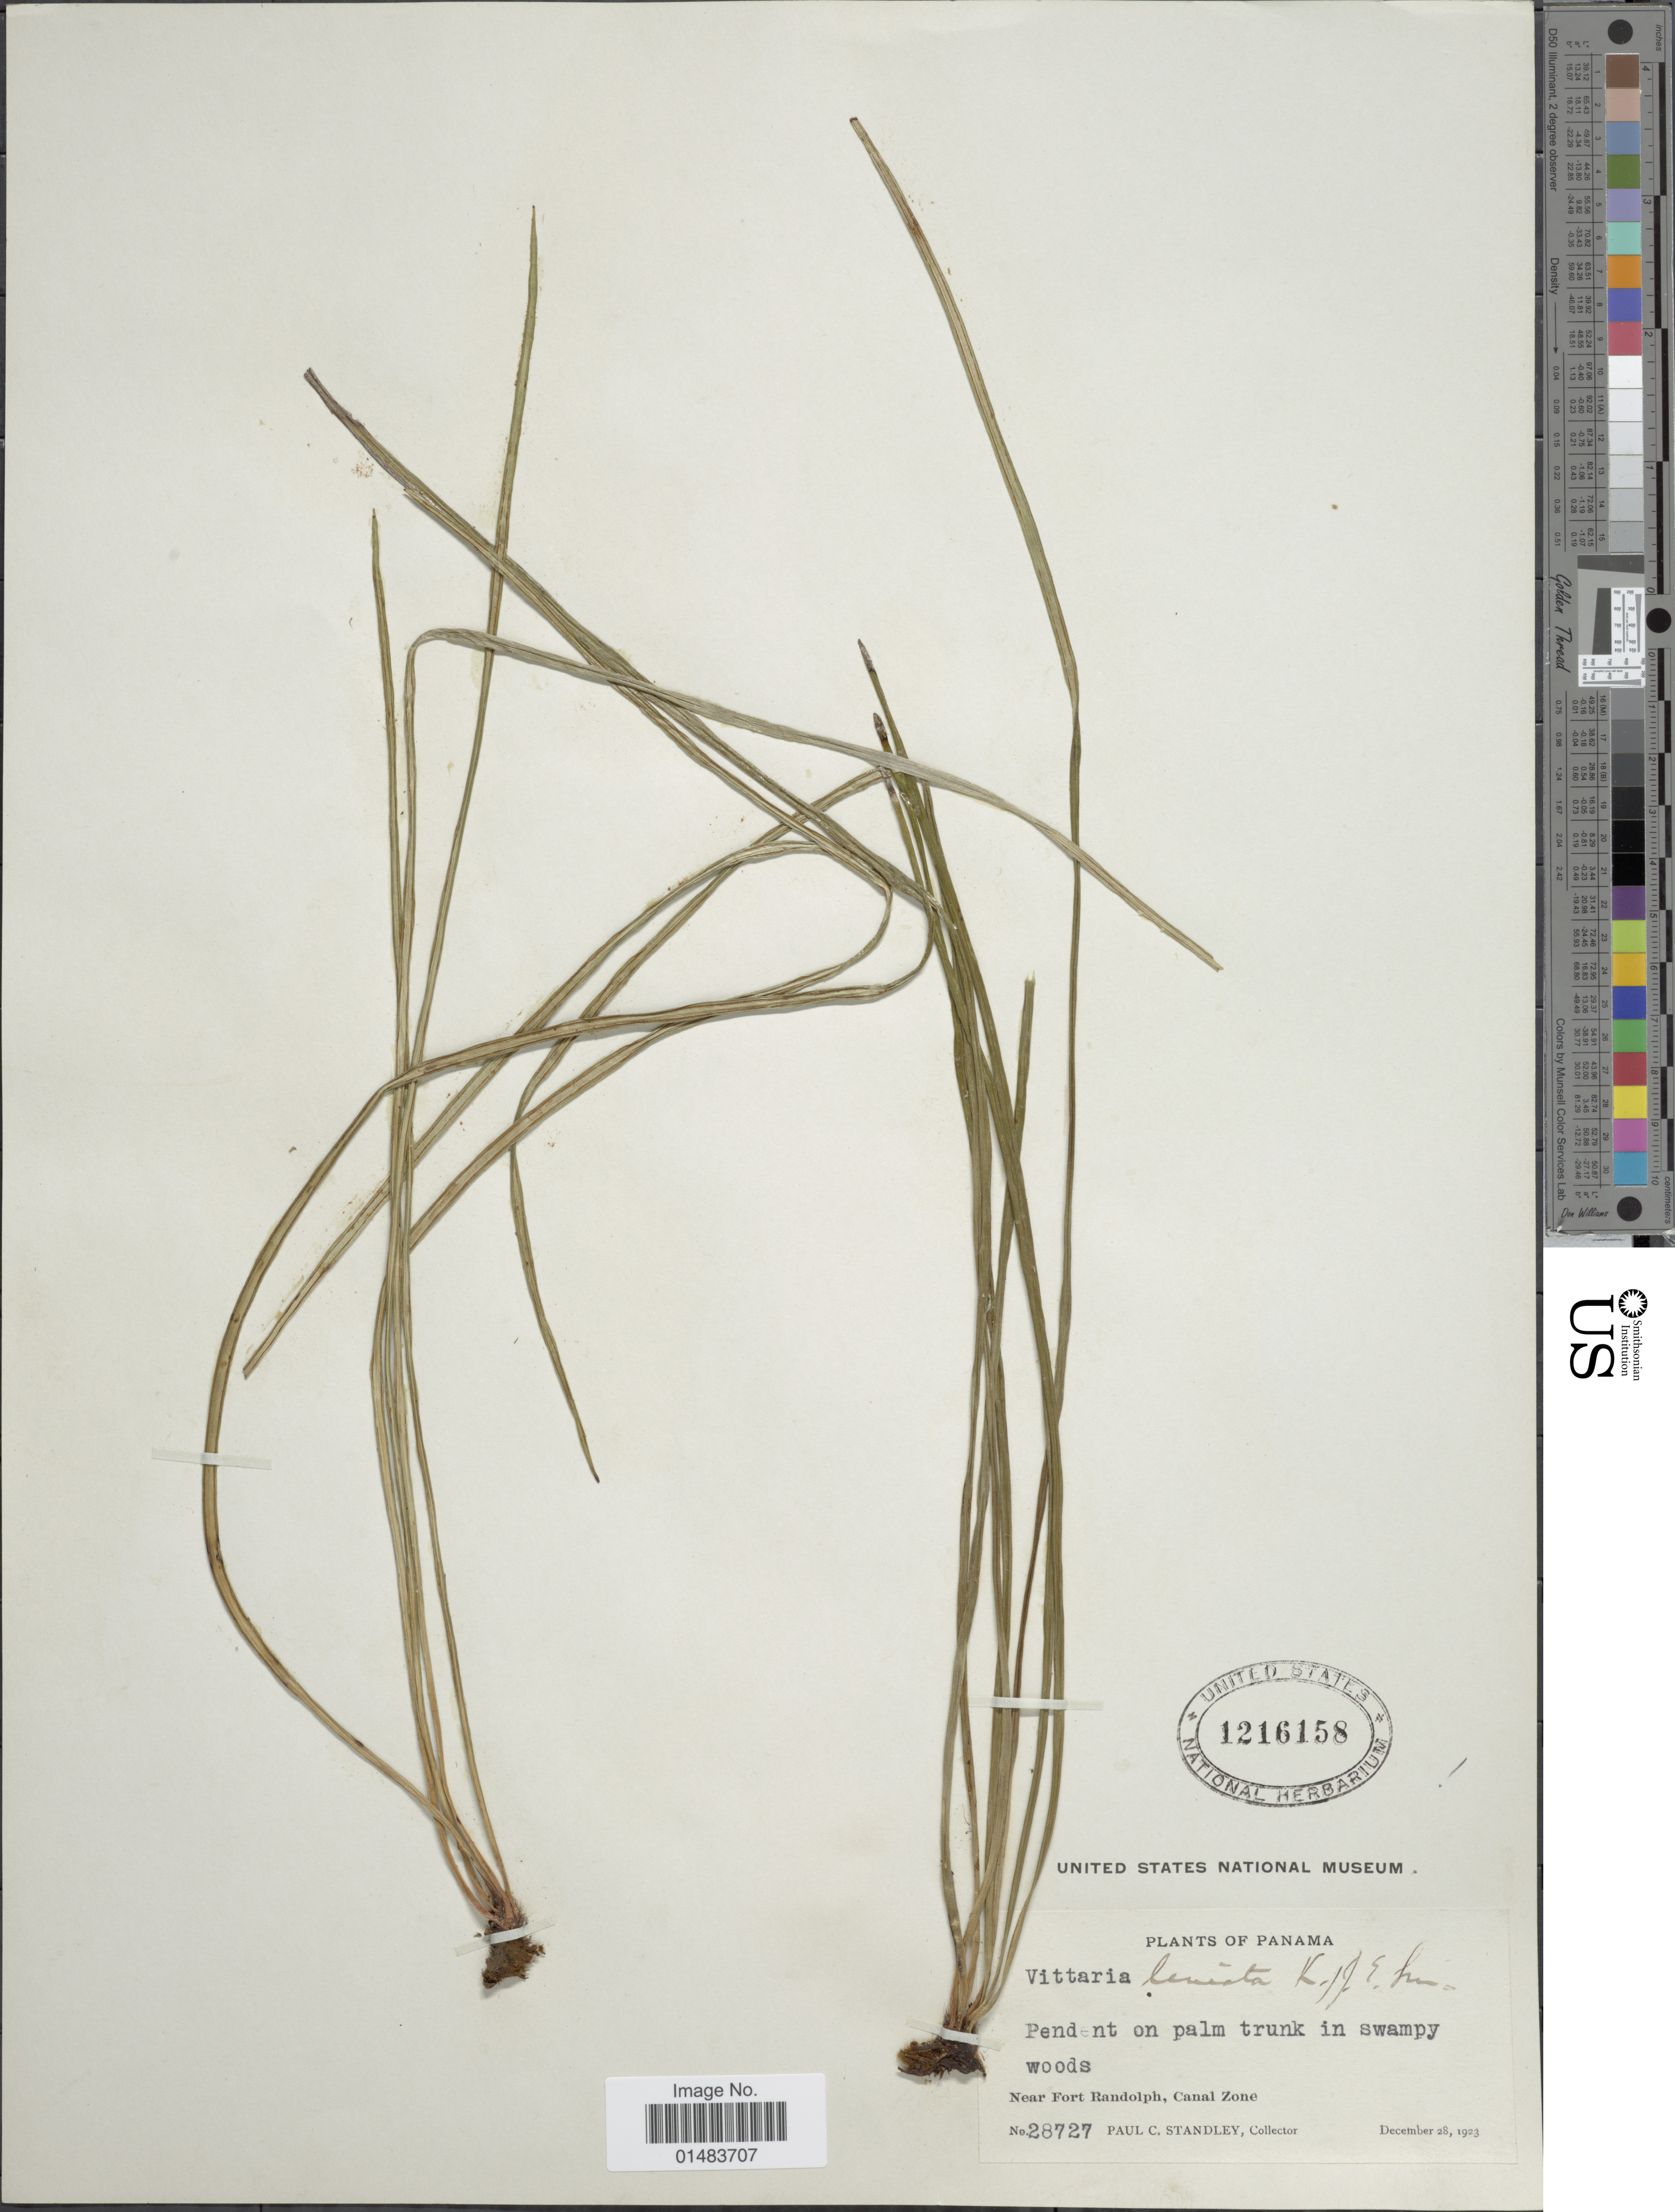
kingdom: Plantae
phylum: Tracheophyta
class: Polypodiopsida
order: Polypodiales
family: Pteridaceae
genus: Vittaria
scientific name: Vittaria lineata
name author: (L.) Sm.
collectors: P. C. Standley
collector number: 28727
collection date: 1923-12-28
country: Panama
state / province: Colón / Panamá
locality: Plants of Panama, pendent on palm trunk in swampy woods, near Fort Randolp, Canal Zone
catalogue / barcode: US 1216158